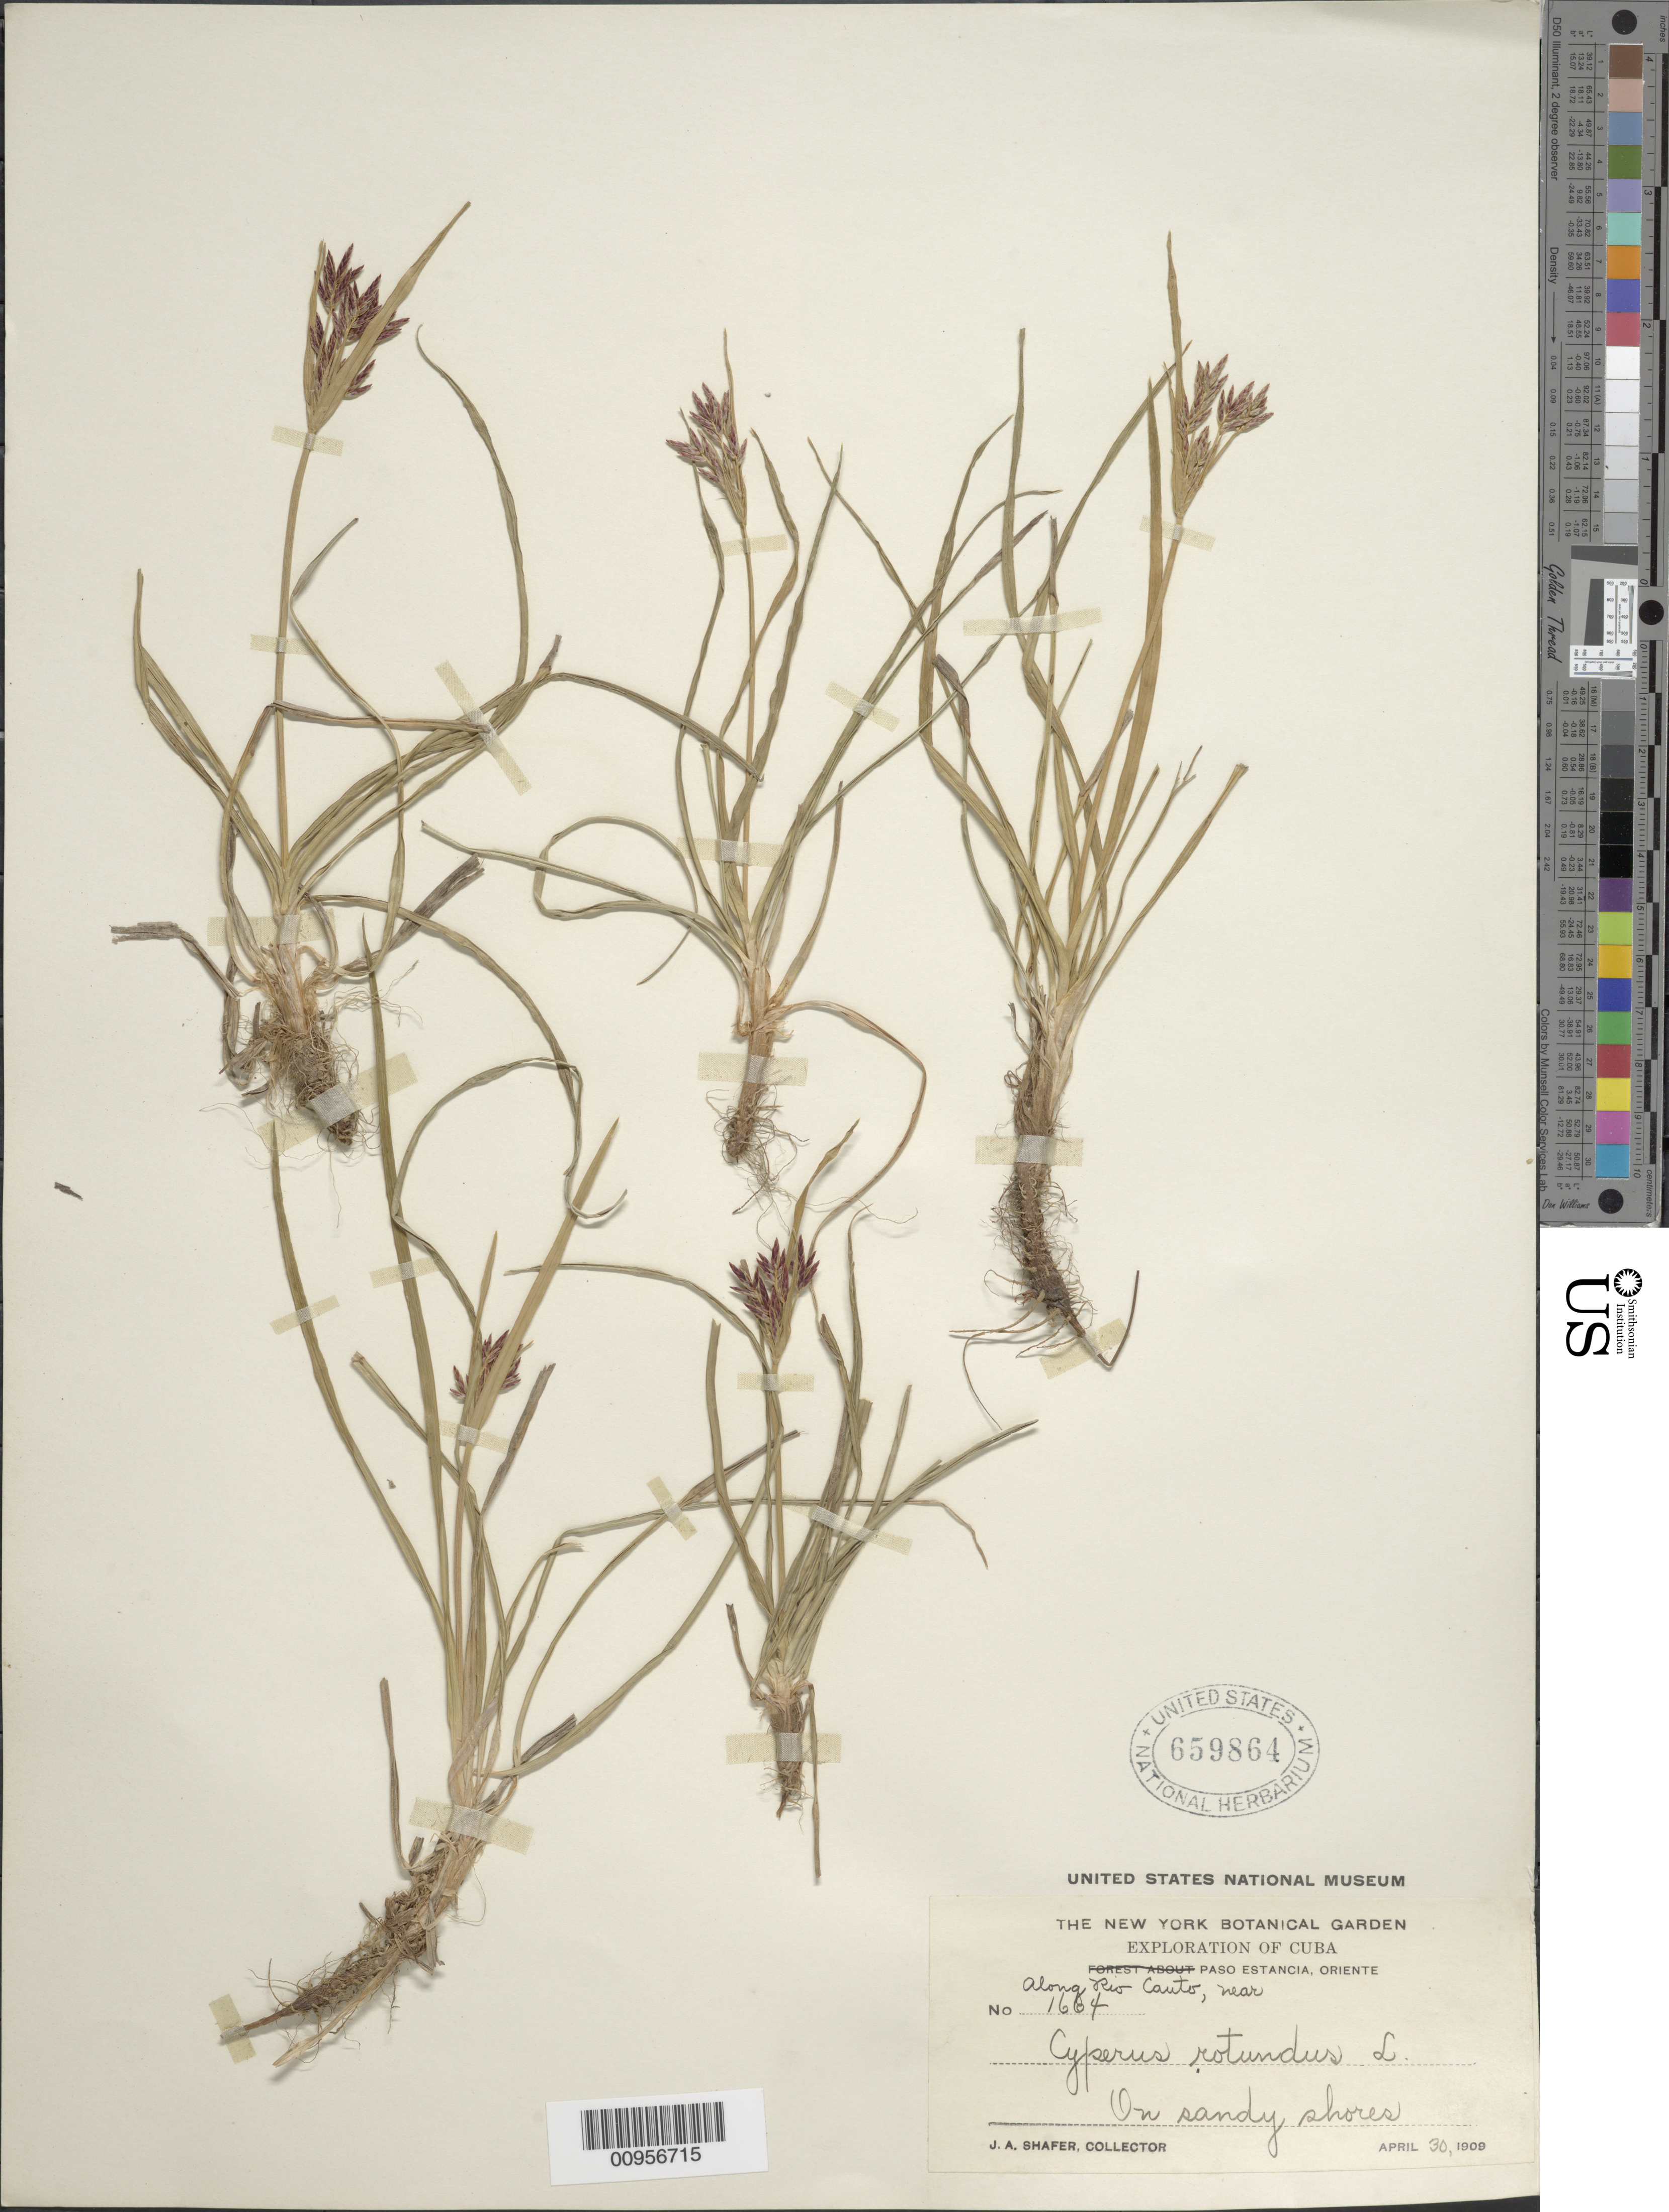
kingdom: Plantae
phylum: Tracheophyta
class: Liliopsida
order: Poales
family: Cyperaceae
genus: Cyperus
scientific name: Cyperus rotundus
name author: L.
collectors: J. A. Shafer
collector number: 1664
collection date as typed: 30 Apr 1909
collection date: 1909-04-30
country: Cuba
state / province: Granma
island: Cuba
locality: Along Rio Cauto, Paso Estancia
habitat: On sandy shores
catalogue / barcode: US 659864